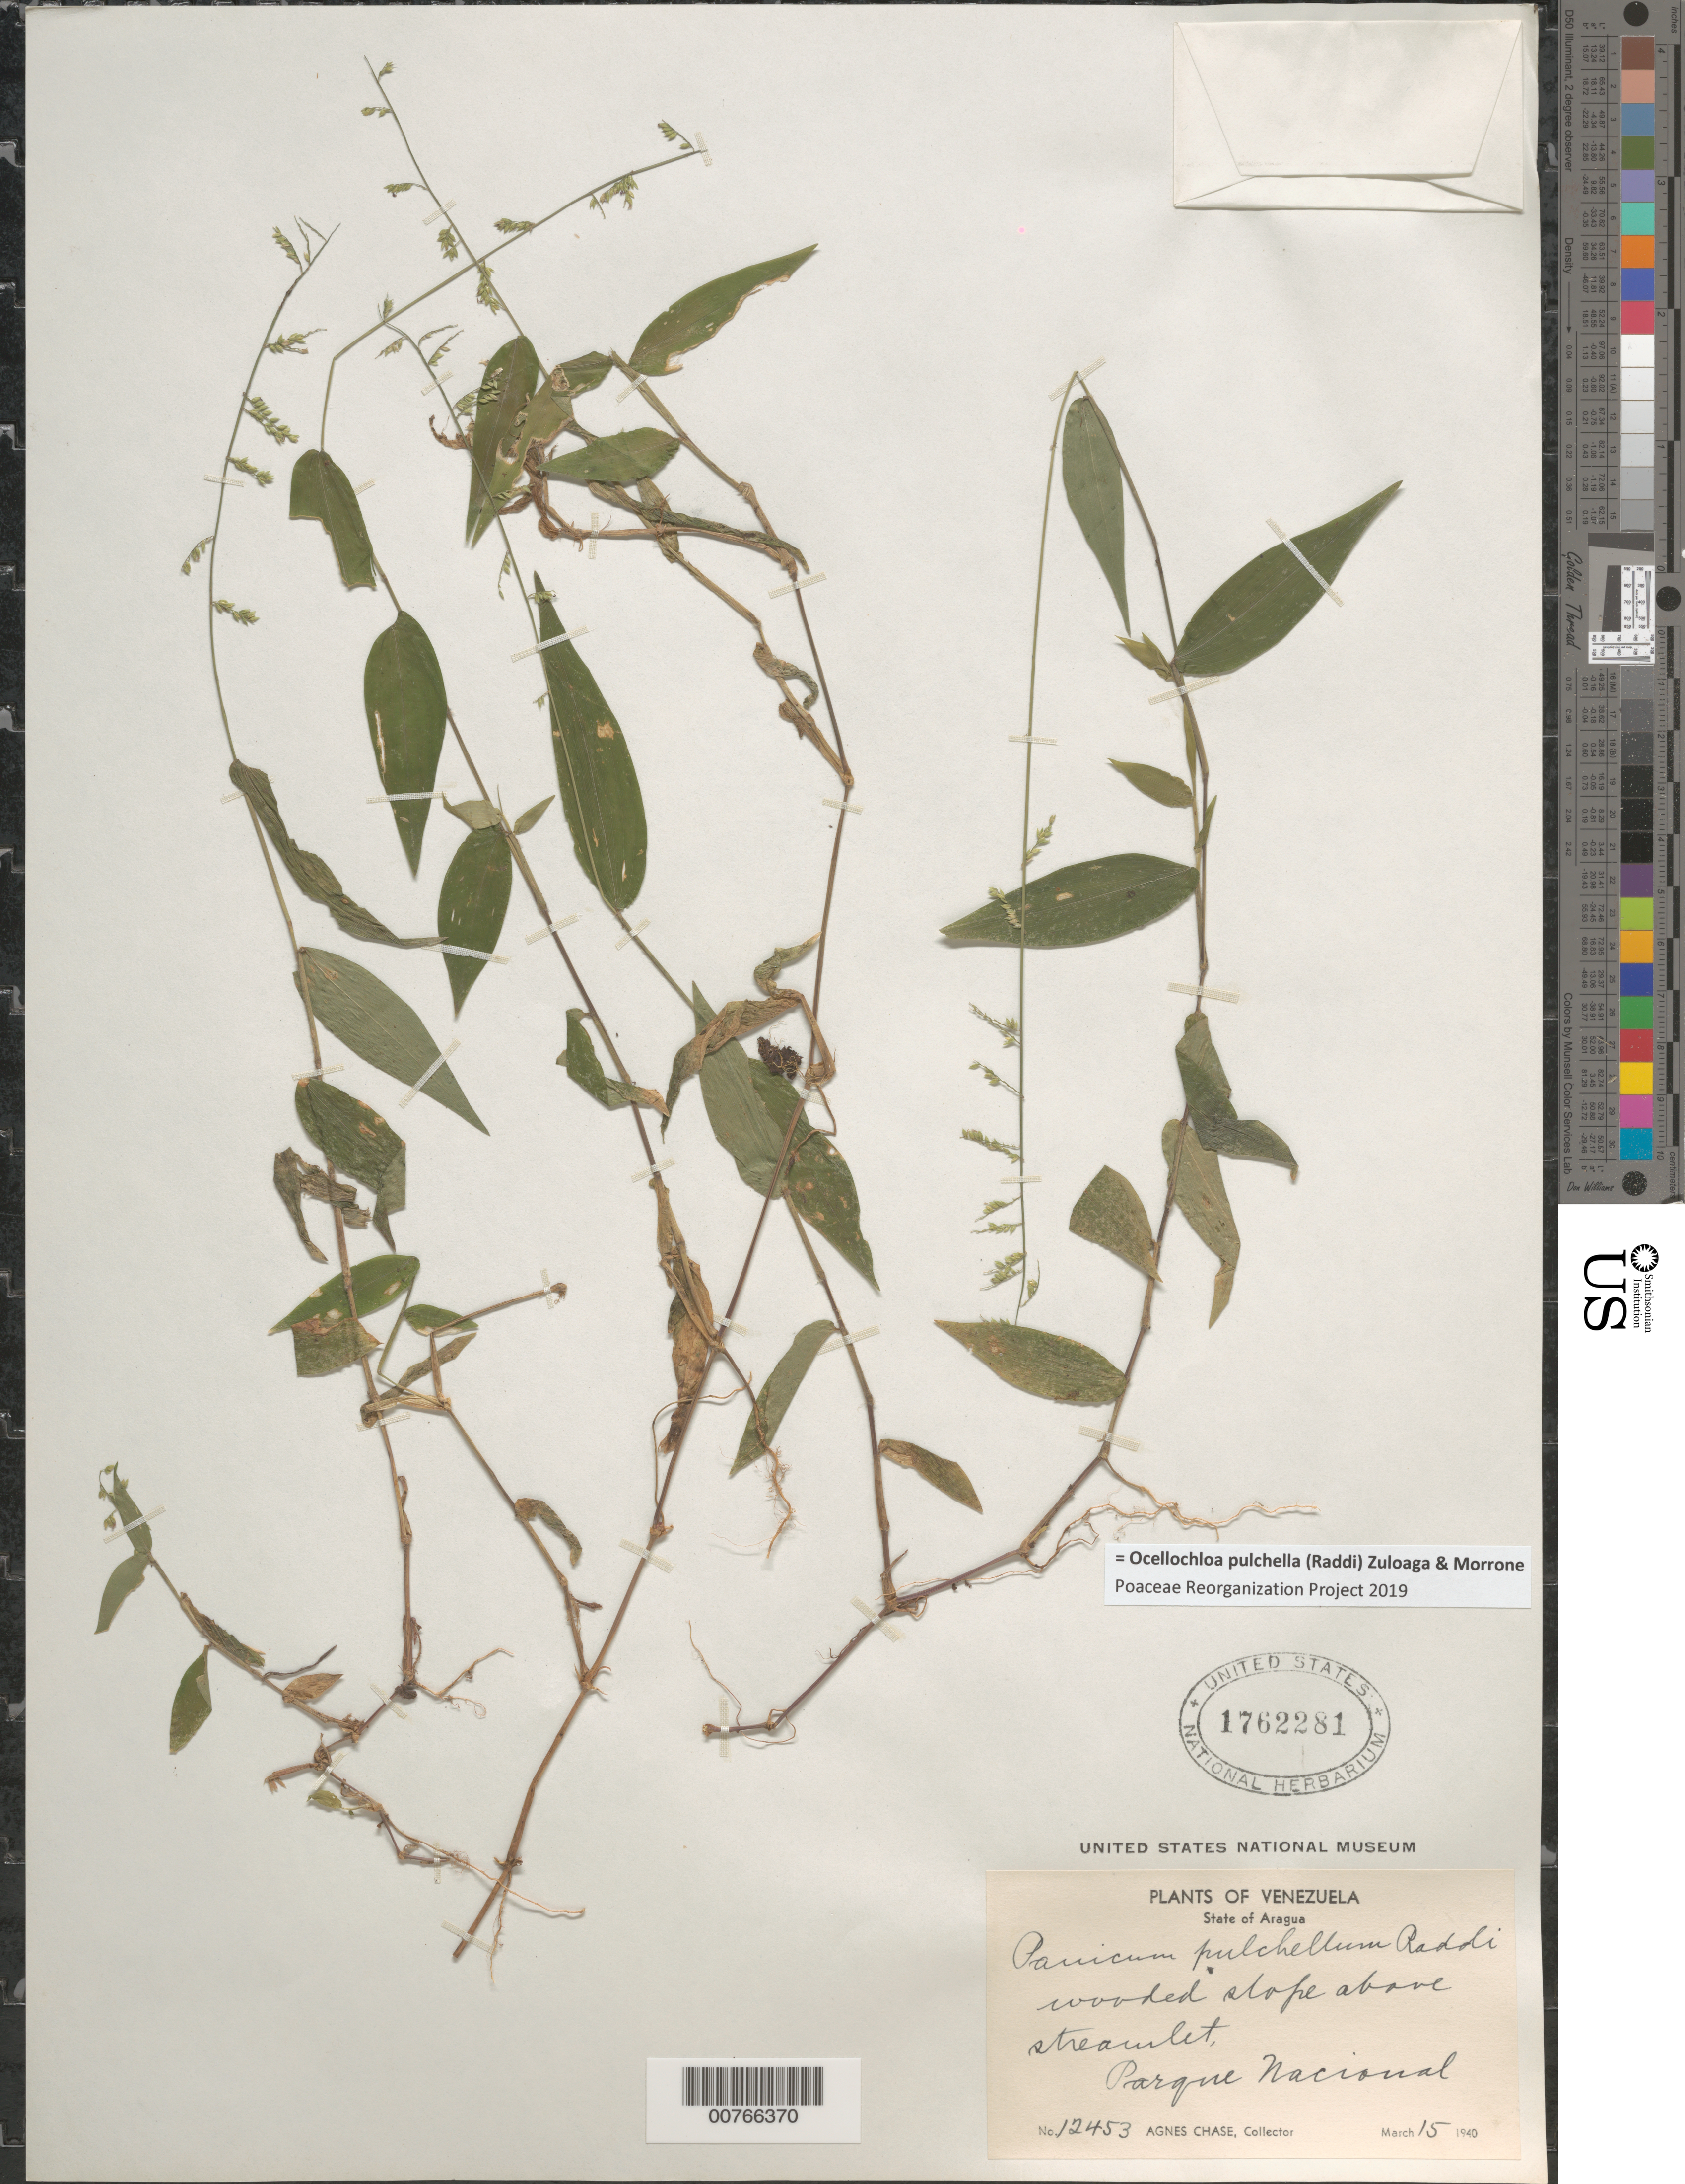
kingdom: Plantae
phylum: Tracheophyta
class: Liliopsida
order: Poales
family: Poaceae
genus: Panicum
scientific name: Panicum pulchellum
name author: Raddi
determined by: Chase, [M.] Agnes, (US)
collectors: A. Chase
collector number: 12453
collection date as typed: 15 Mar 1940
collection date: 1940-03-15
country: Venezuela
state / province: Aragua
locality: Parque Nacional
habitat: wooded slope above streamlet,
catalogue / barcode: US 1762281